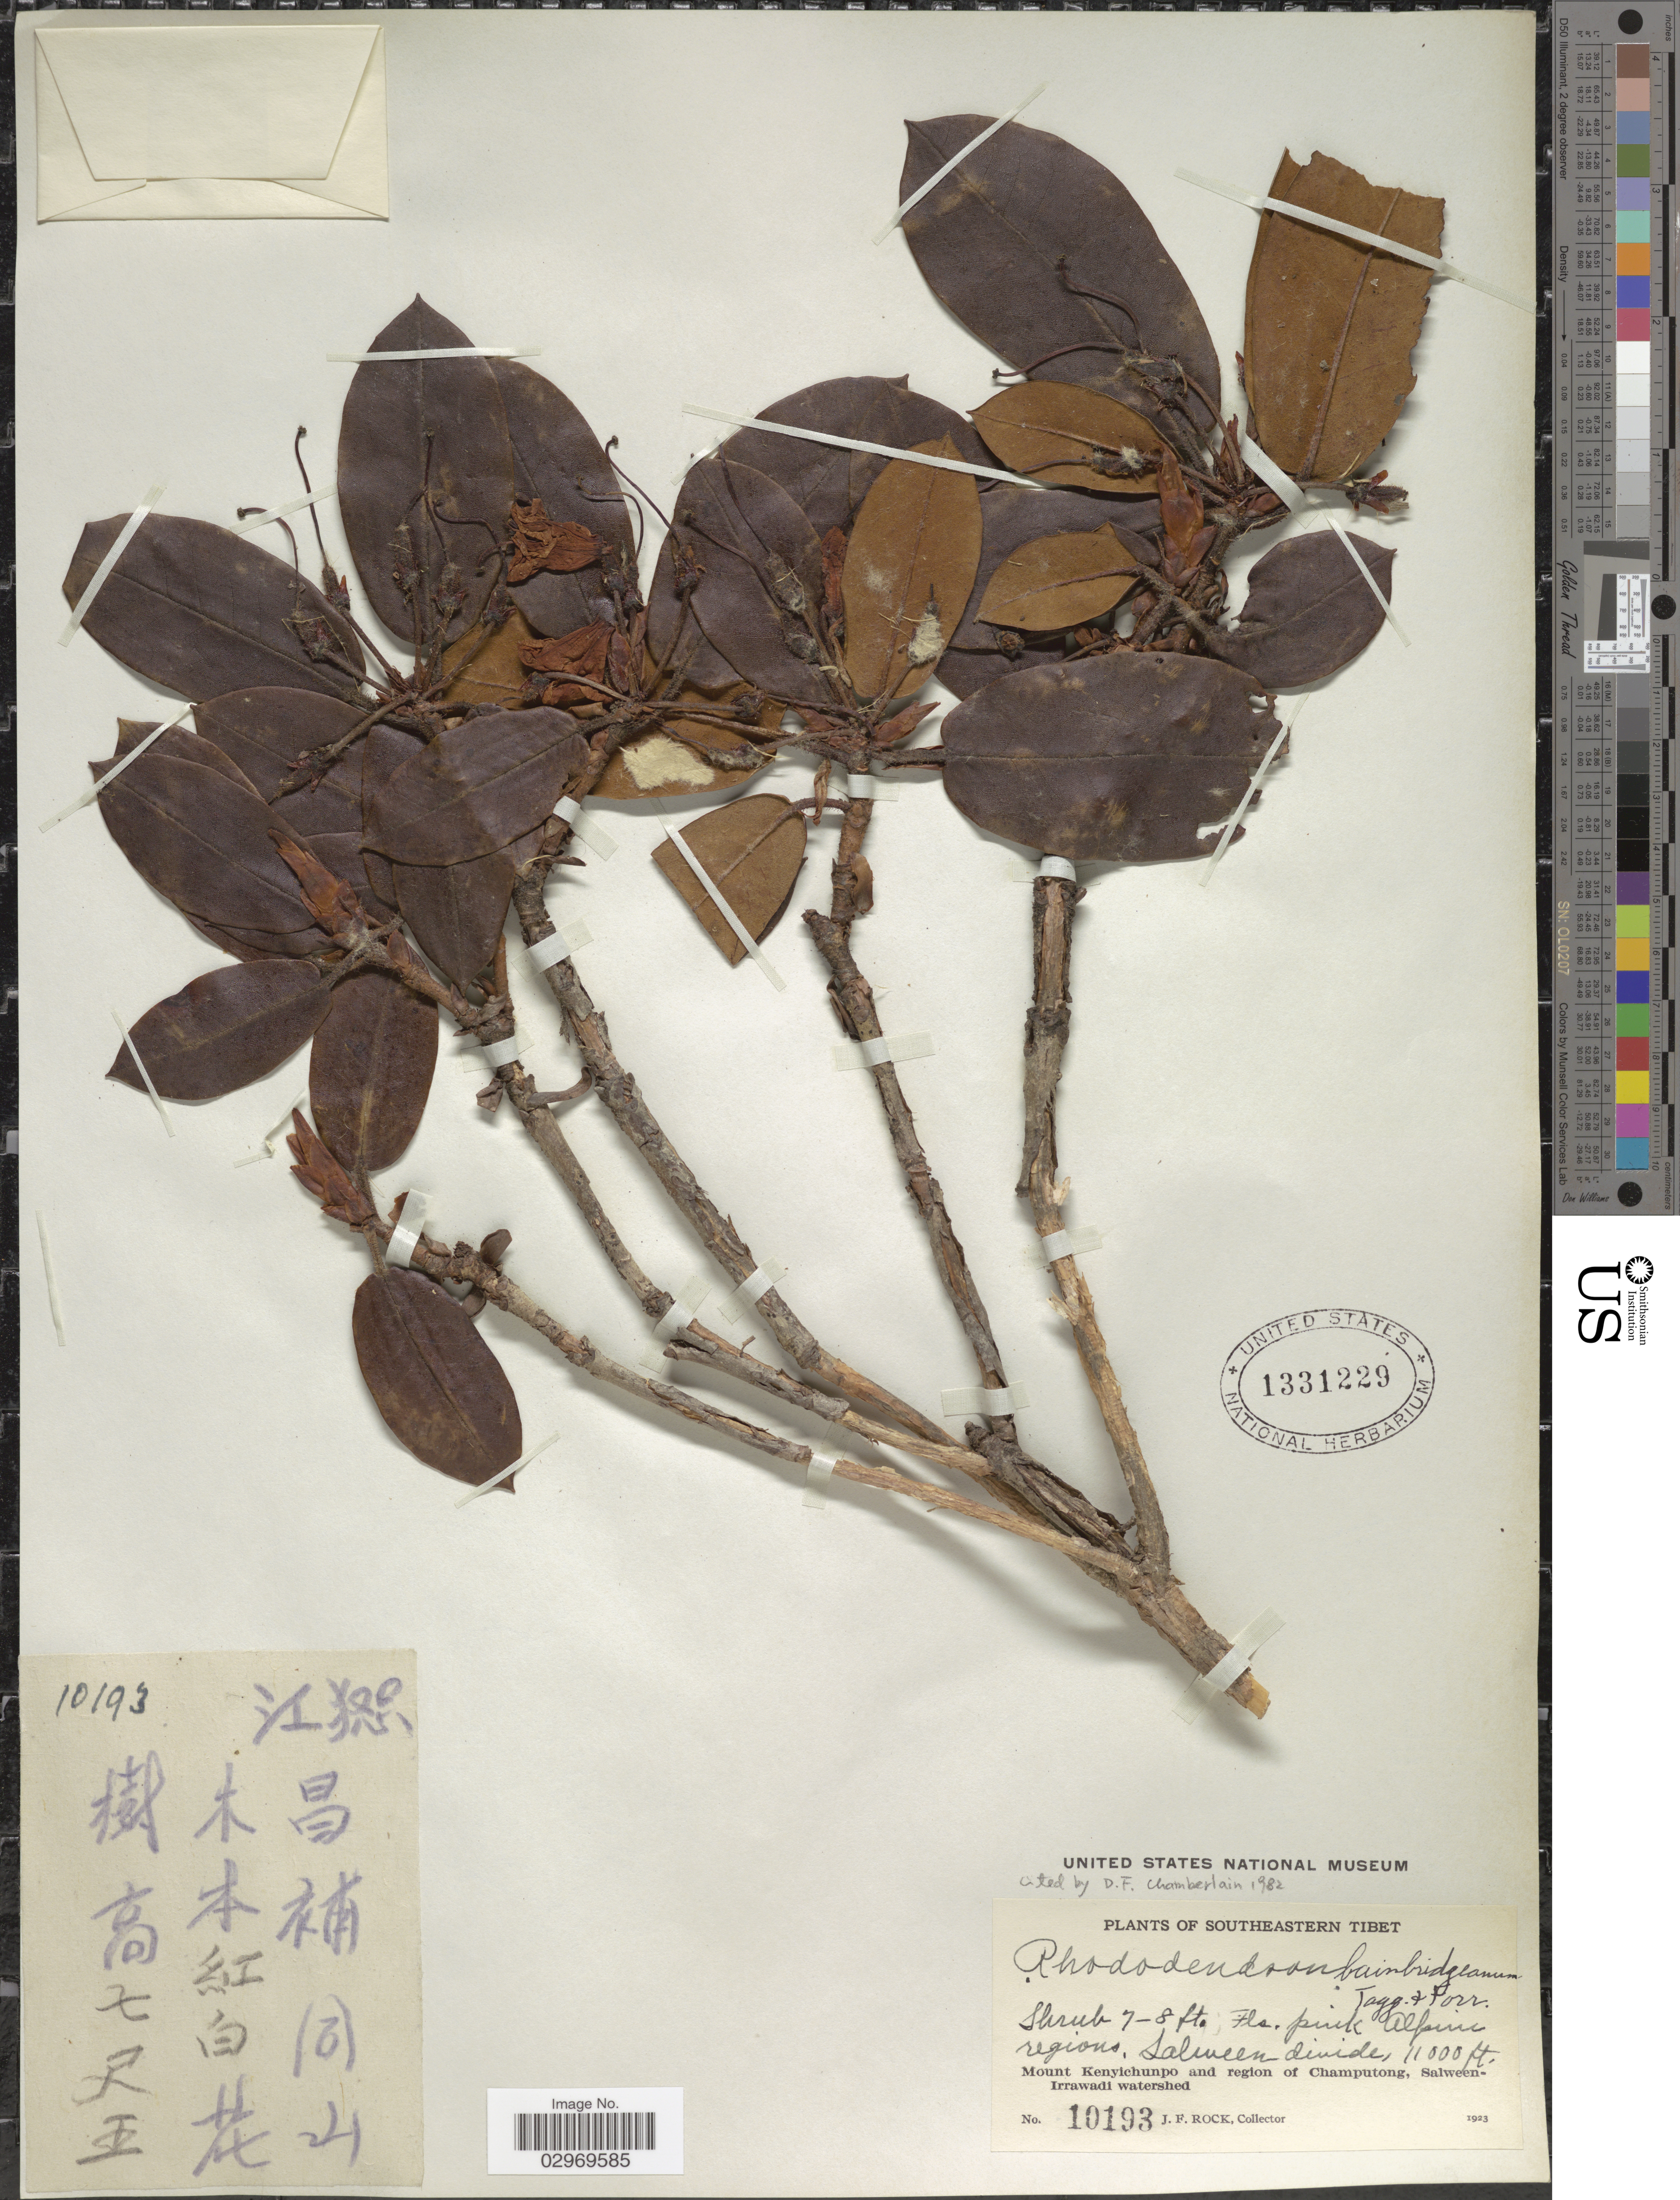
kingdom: Plantae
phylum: Tracheophyta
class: Magnoliopsida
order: Ericales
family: Ericaceae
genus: Rhododendron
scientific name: Rhododendron bainbridgeanum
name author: Tagg & Forrest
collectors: J. Rock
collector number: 10193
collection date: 1923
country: China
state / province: Xizang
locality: Southeastern Tibet, Salween divide, Mount Kenyichunpo and region of Champutong, Salween-Irrawadi watershed.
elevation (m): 3353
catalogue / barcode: US 1331229